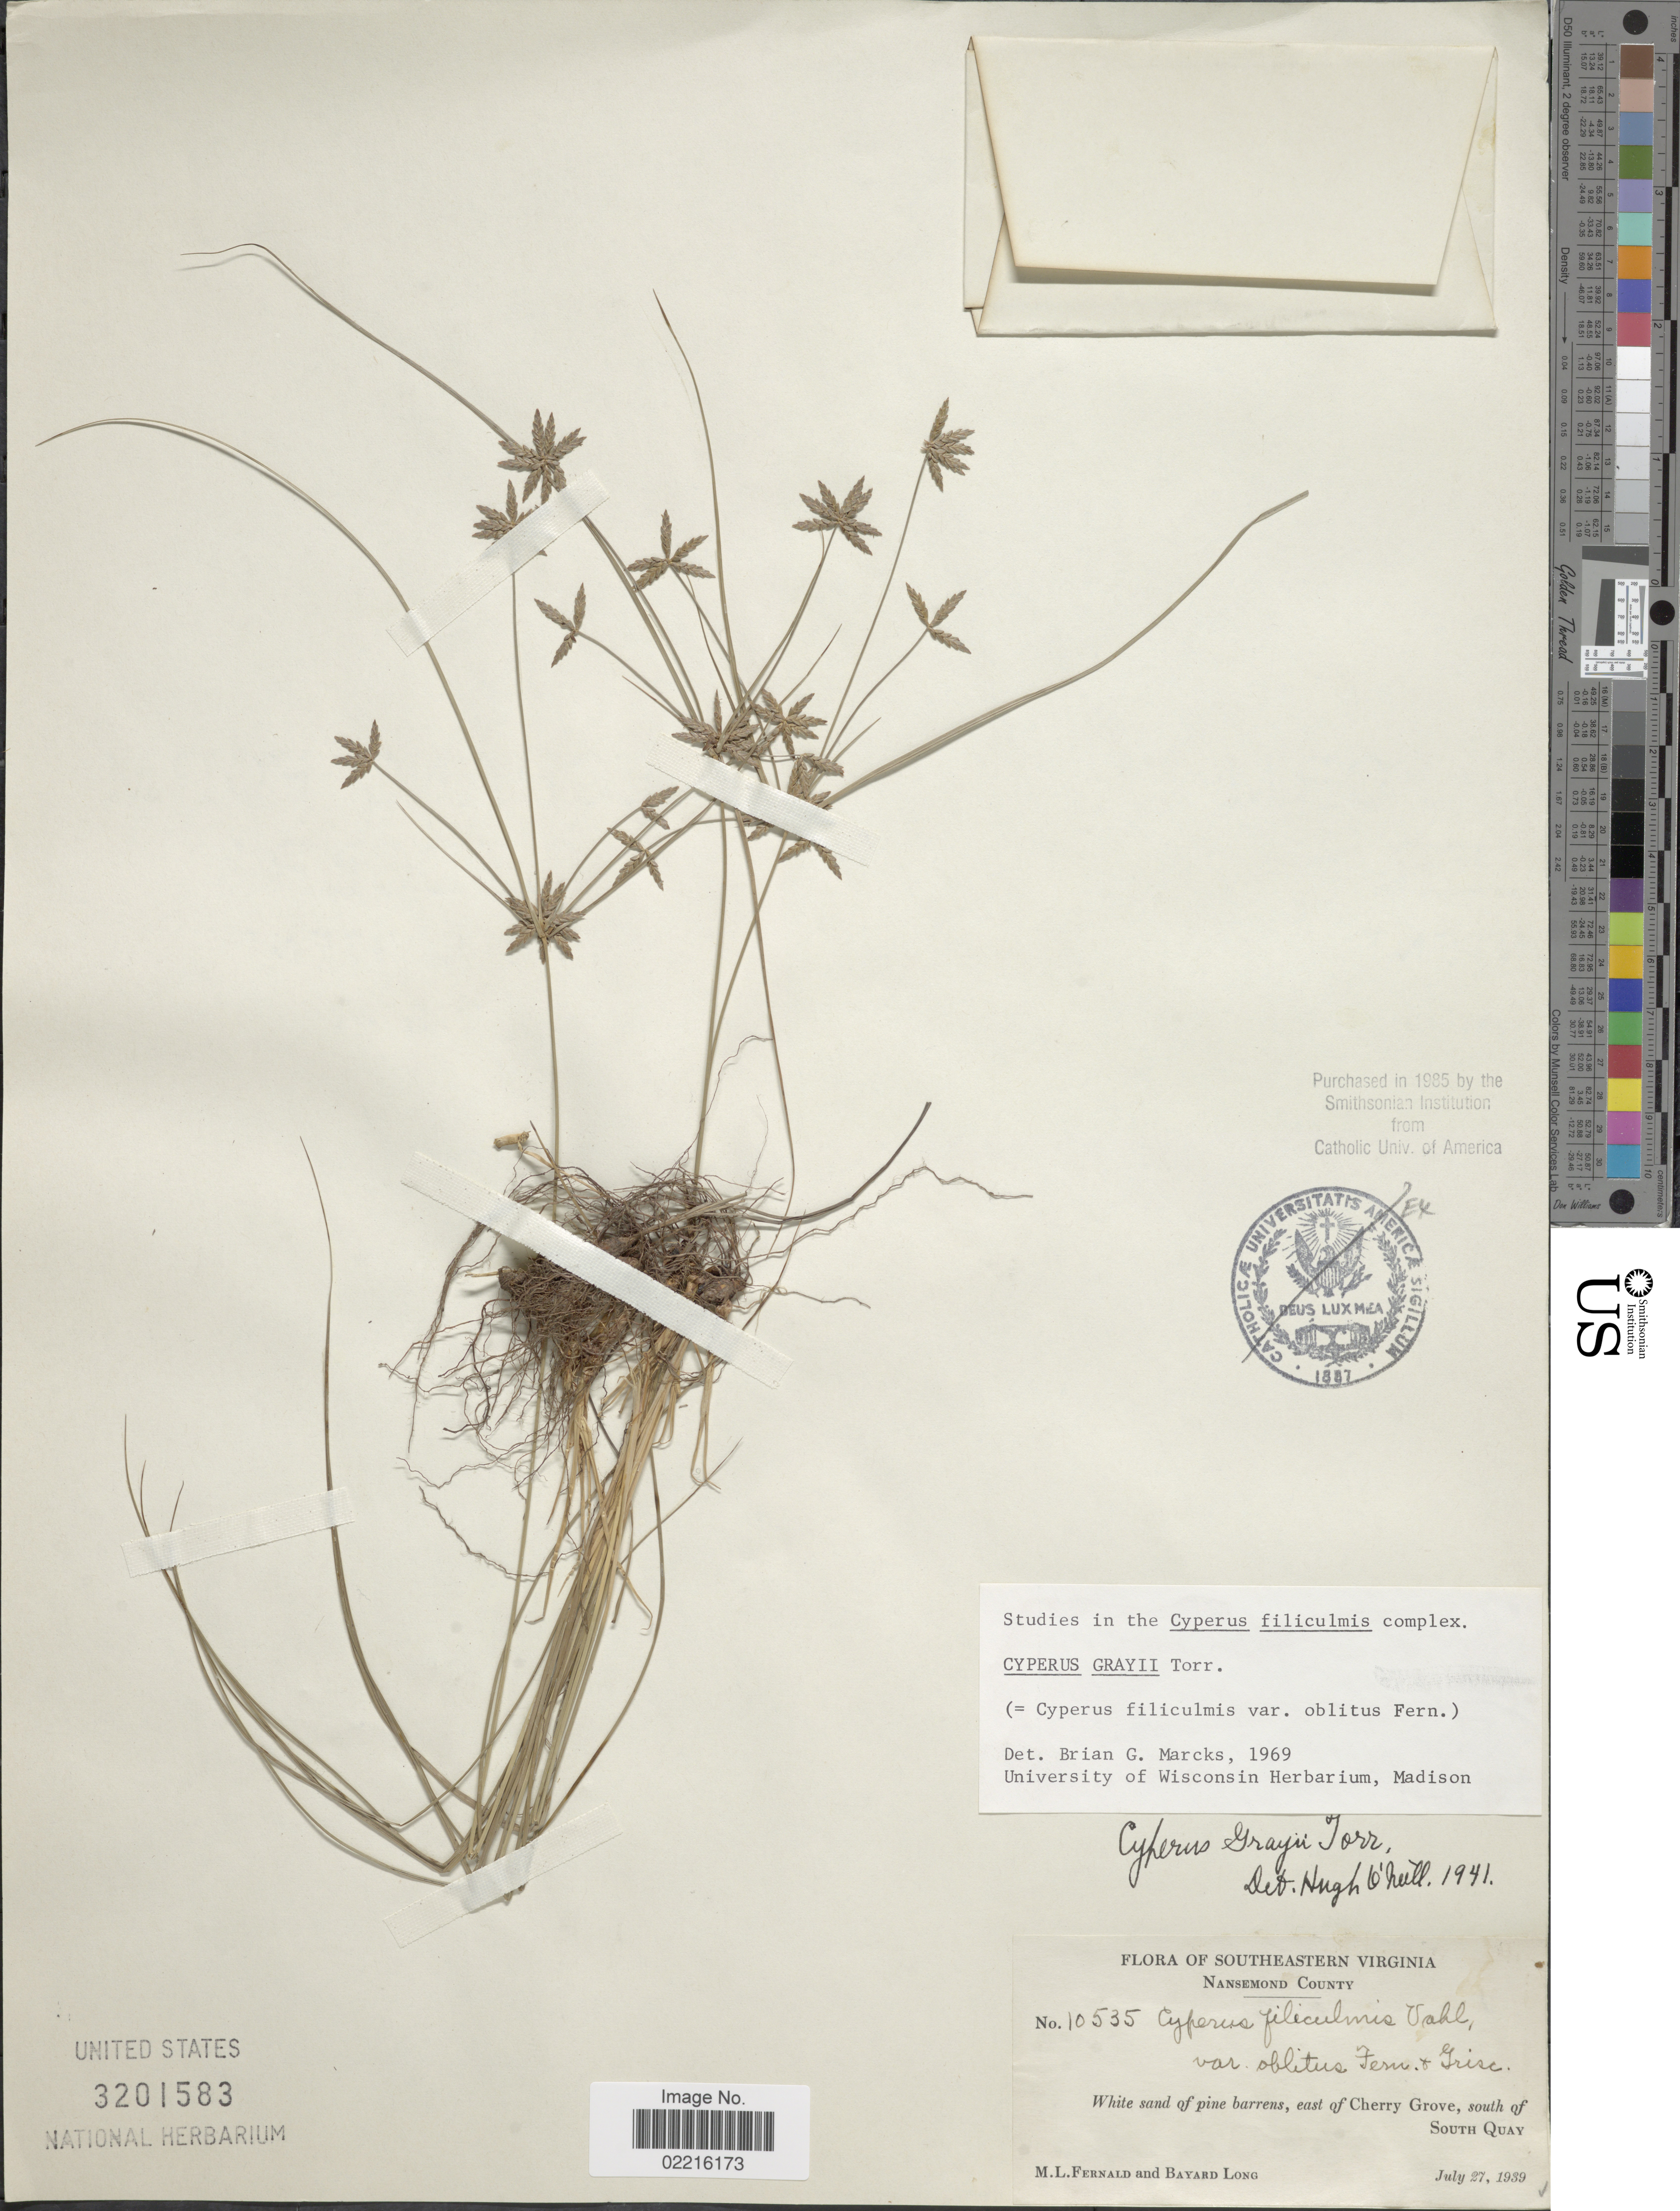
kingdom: Plantae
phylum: Tracheophyta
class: Liliopsida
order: Poales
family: Cyperaceae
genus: Cyperus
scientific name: Cyperus grayi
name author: Torr.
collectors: M. L. Fernald & B. Long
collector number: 10535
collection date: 1939-07-27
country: United States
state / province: Virginia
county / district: City of Suffolk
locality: Southeastern Virginia, Nansemond County, White sand of pine barrens, east of Cherry Grove, south of South Quay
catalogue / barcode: US 3201583